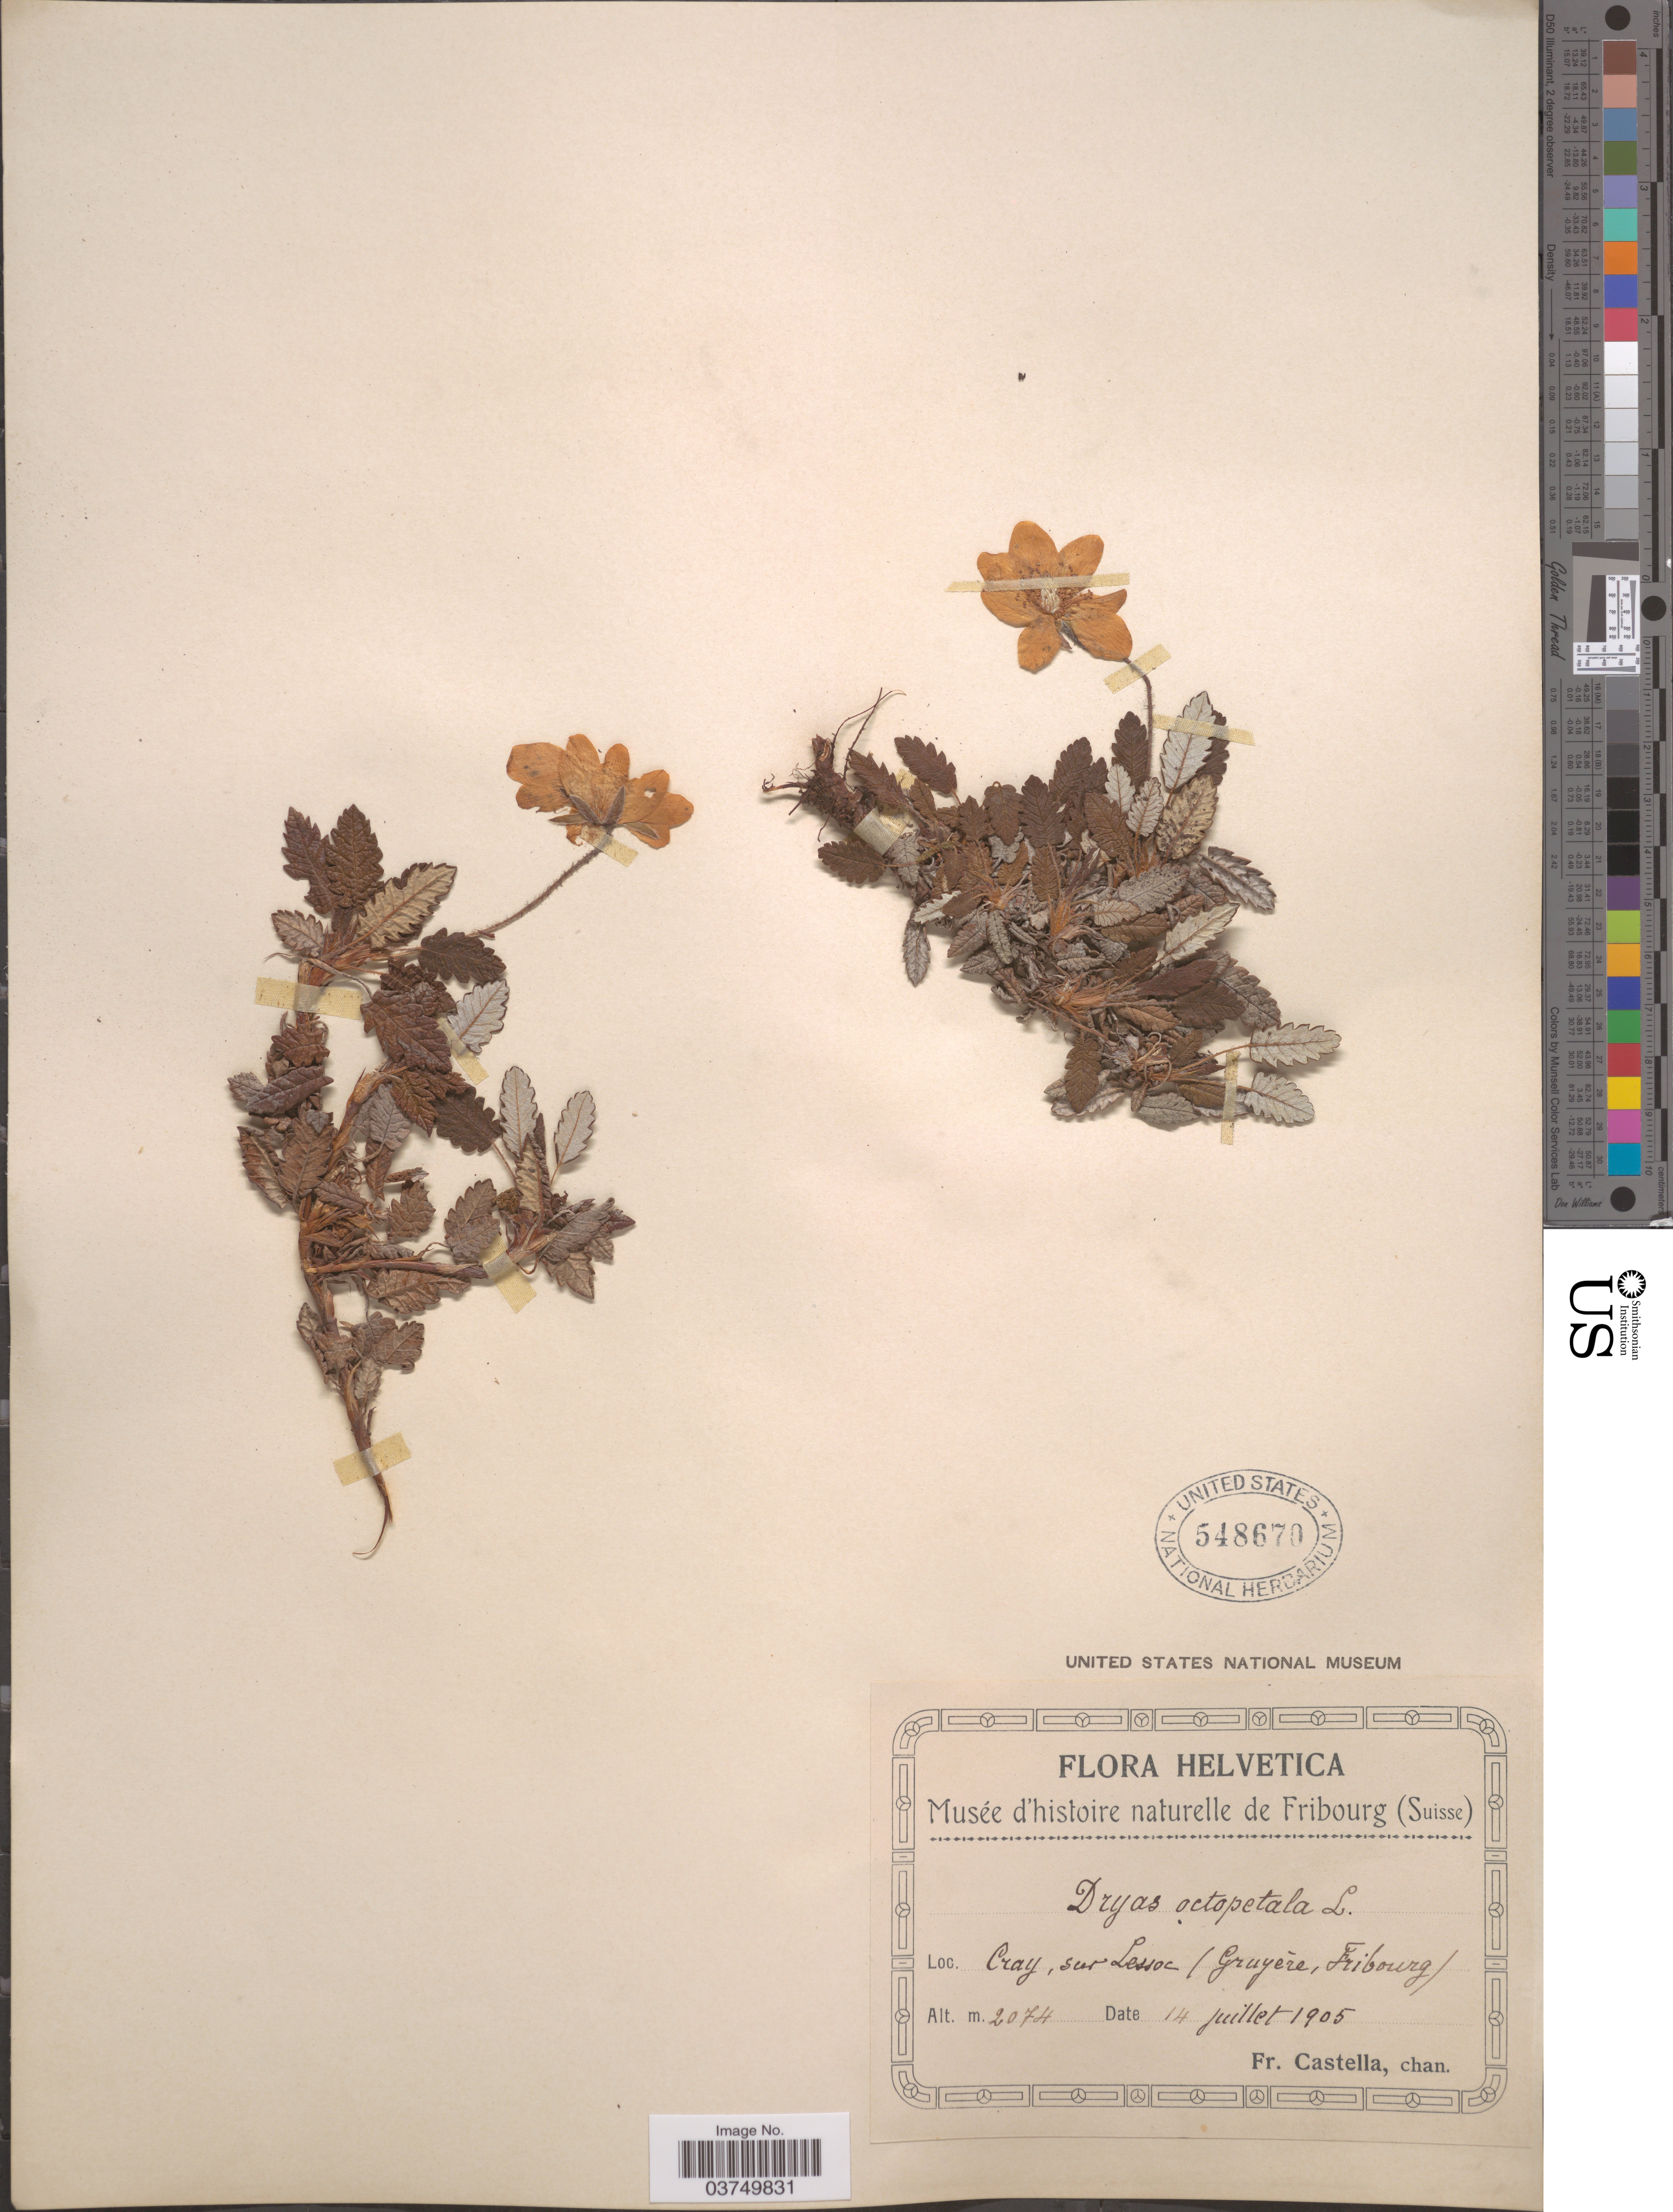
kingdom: Plantae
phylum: Tracheophyta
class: Magnoliopsida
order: Rosales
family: Rosaceae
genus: Dryas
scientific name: Dryas octopetala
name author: L.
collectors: Fr. Castella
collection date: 1905-07-14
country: Switzerland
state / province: Fribourg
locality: Helvetica. Cray, sur Lessoc/ Gruyére.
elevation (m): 2074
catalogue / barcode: US 548670